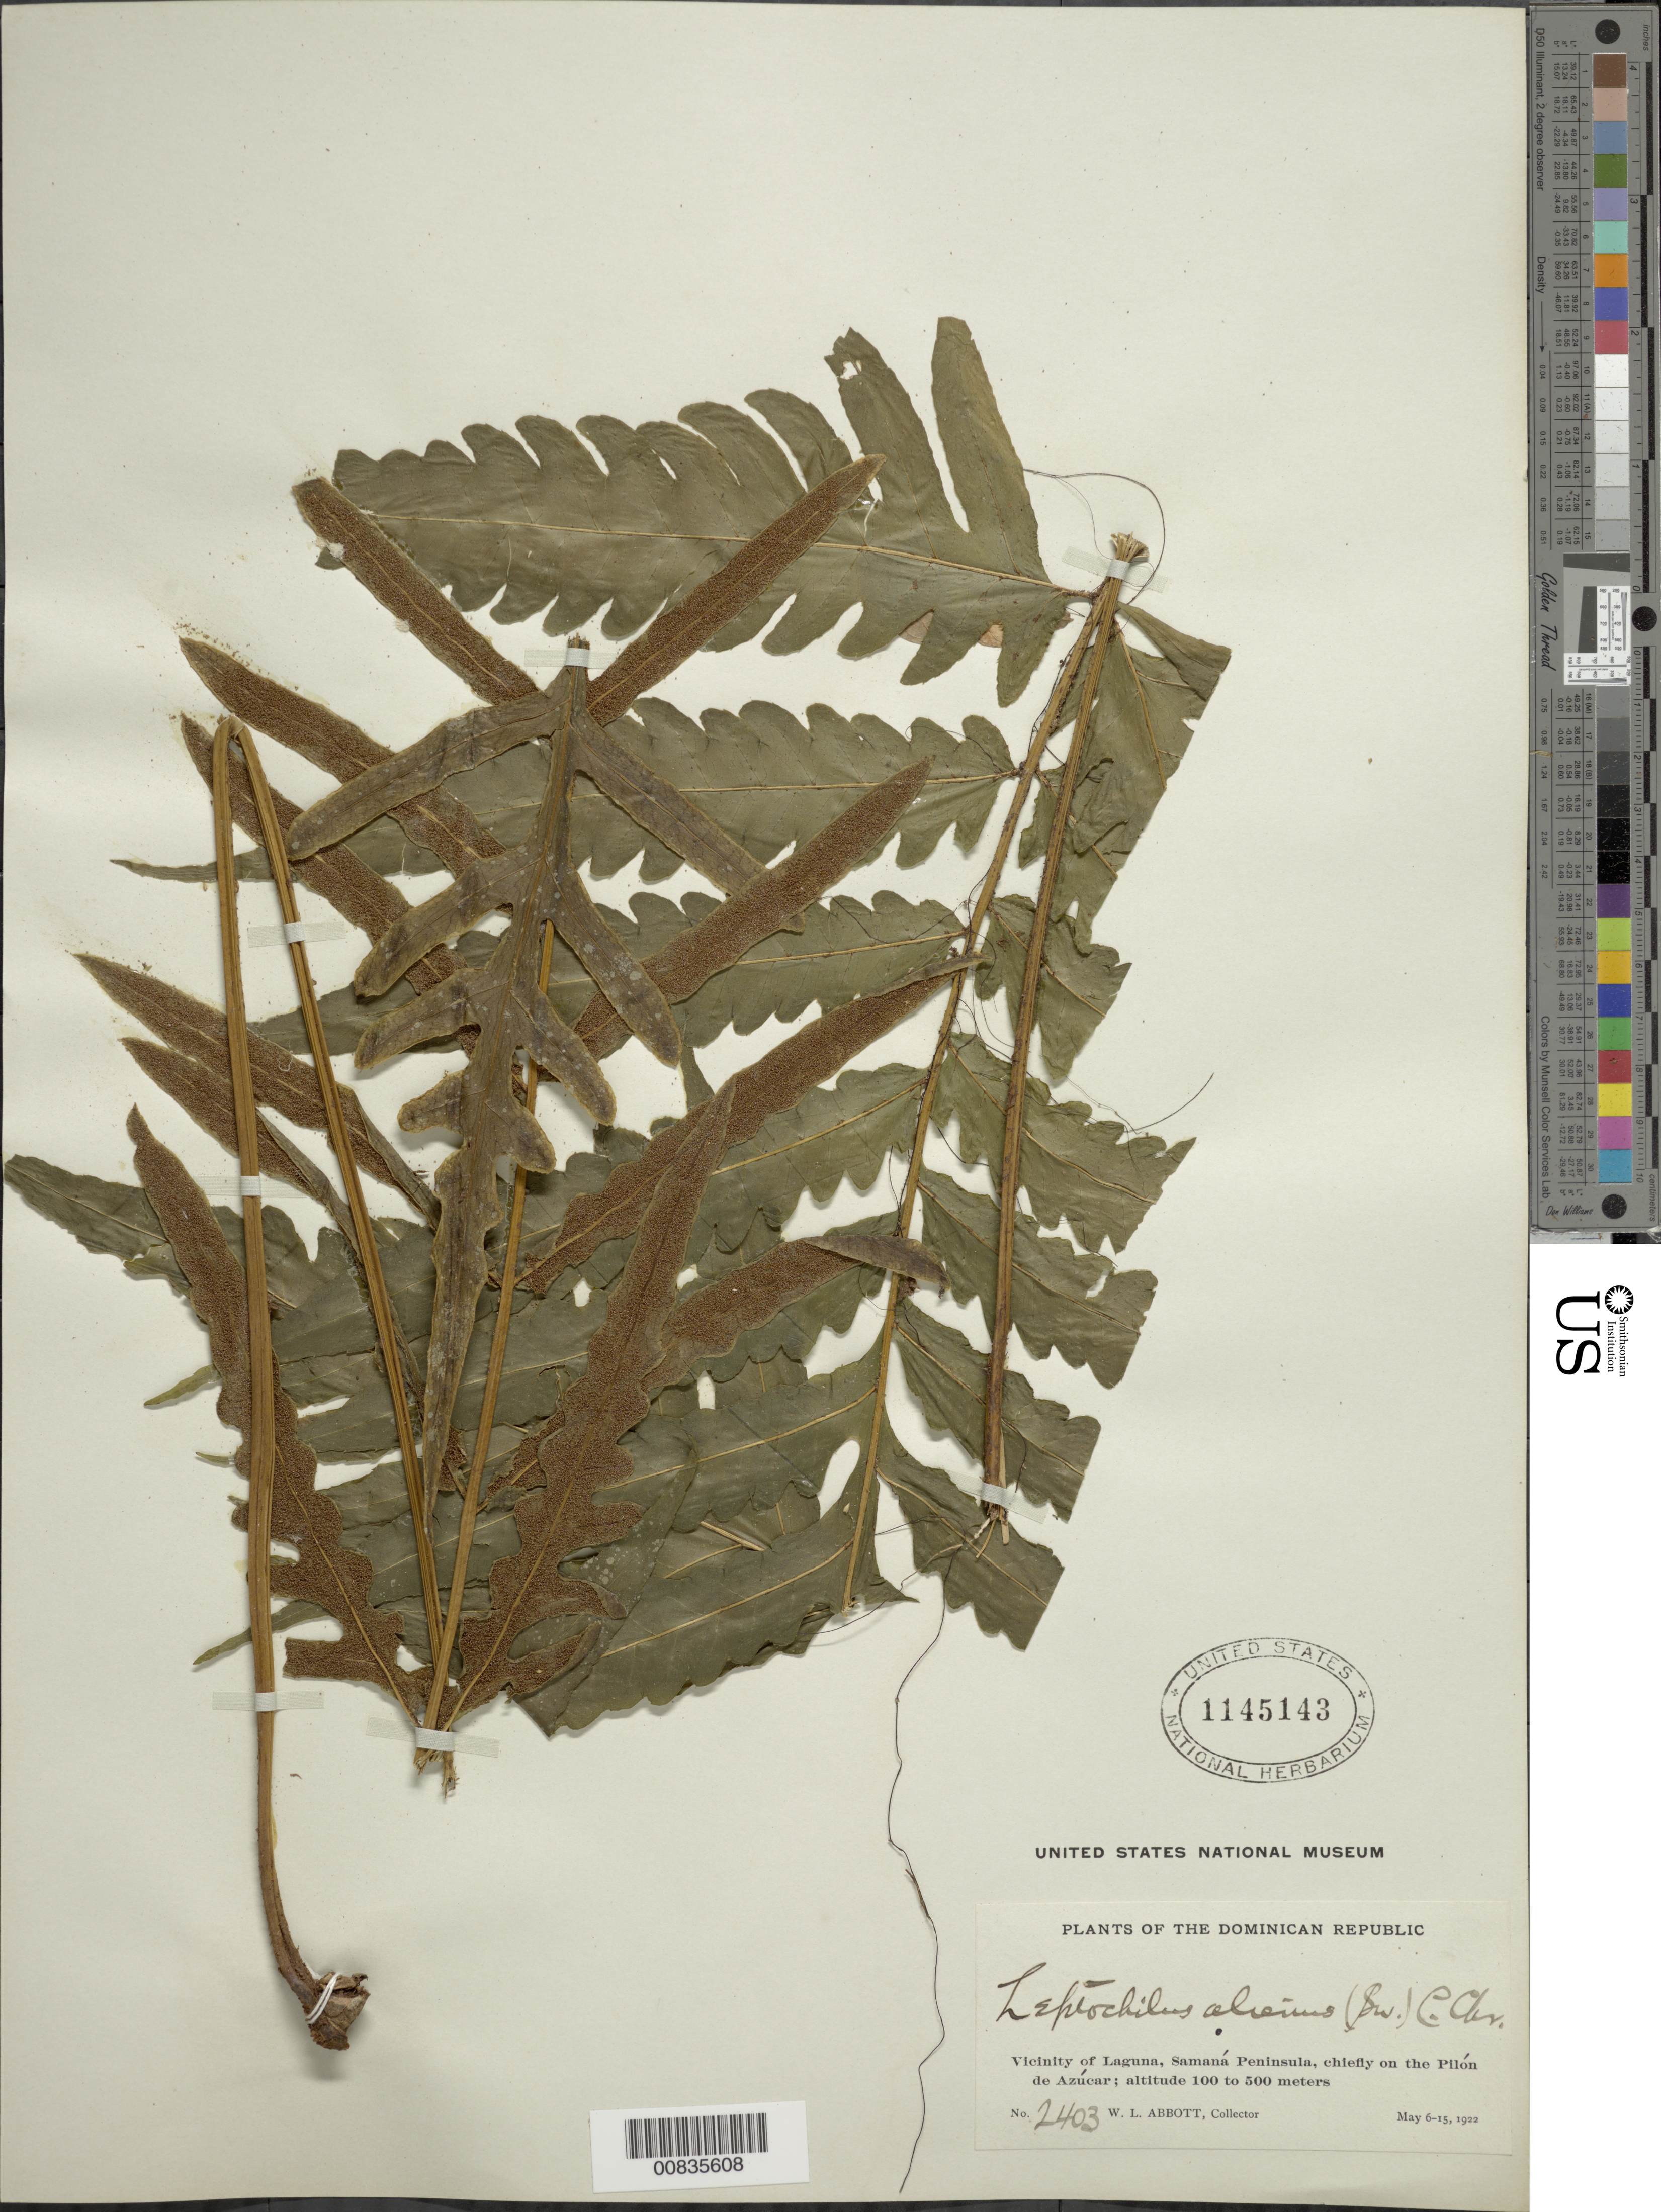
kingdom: Plantae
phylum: Tracheophyta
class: Polypodiopsida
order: Polypodiales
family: Dryopteridaceae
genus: Bolbitis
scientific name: Bolbitis portoricensis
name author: (Spreng.) Hennipman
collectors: W. L. Abbott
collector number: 2403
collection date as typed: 06 May 1922 to 15 May 1922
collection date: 1922-05-06/1922-05-15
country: Dominican Republic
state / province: Samana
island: Hispaniola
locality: Laguna vicinity, Samaná Peninsula, chiefly on the Pilón de Azúcar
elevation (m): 100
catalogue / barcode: US 1145143